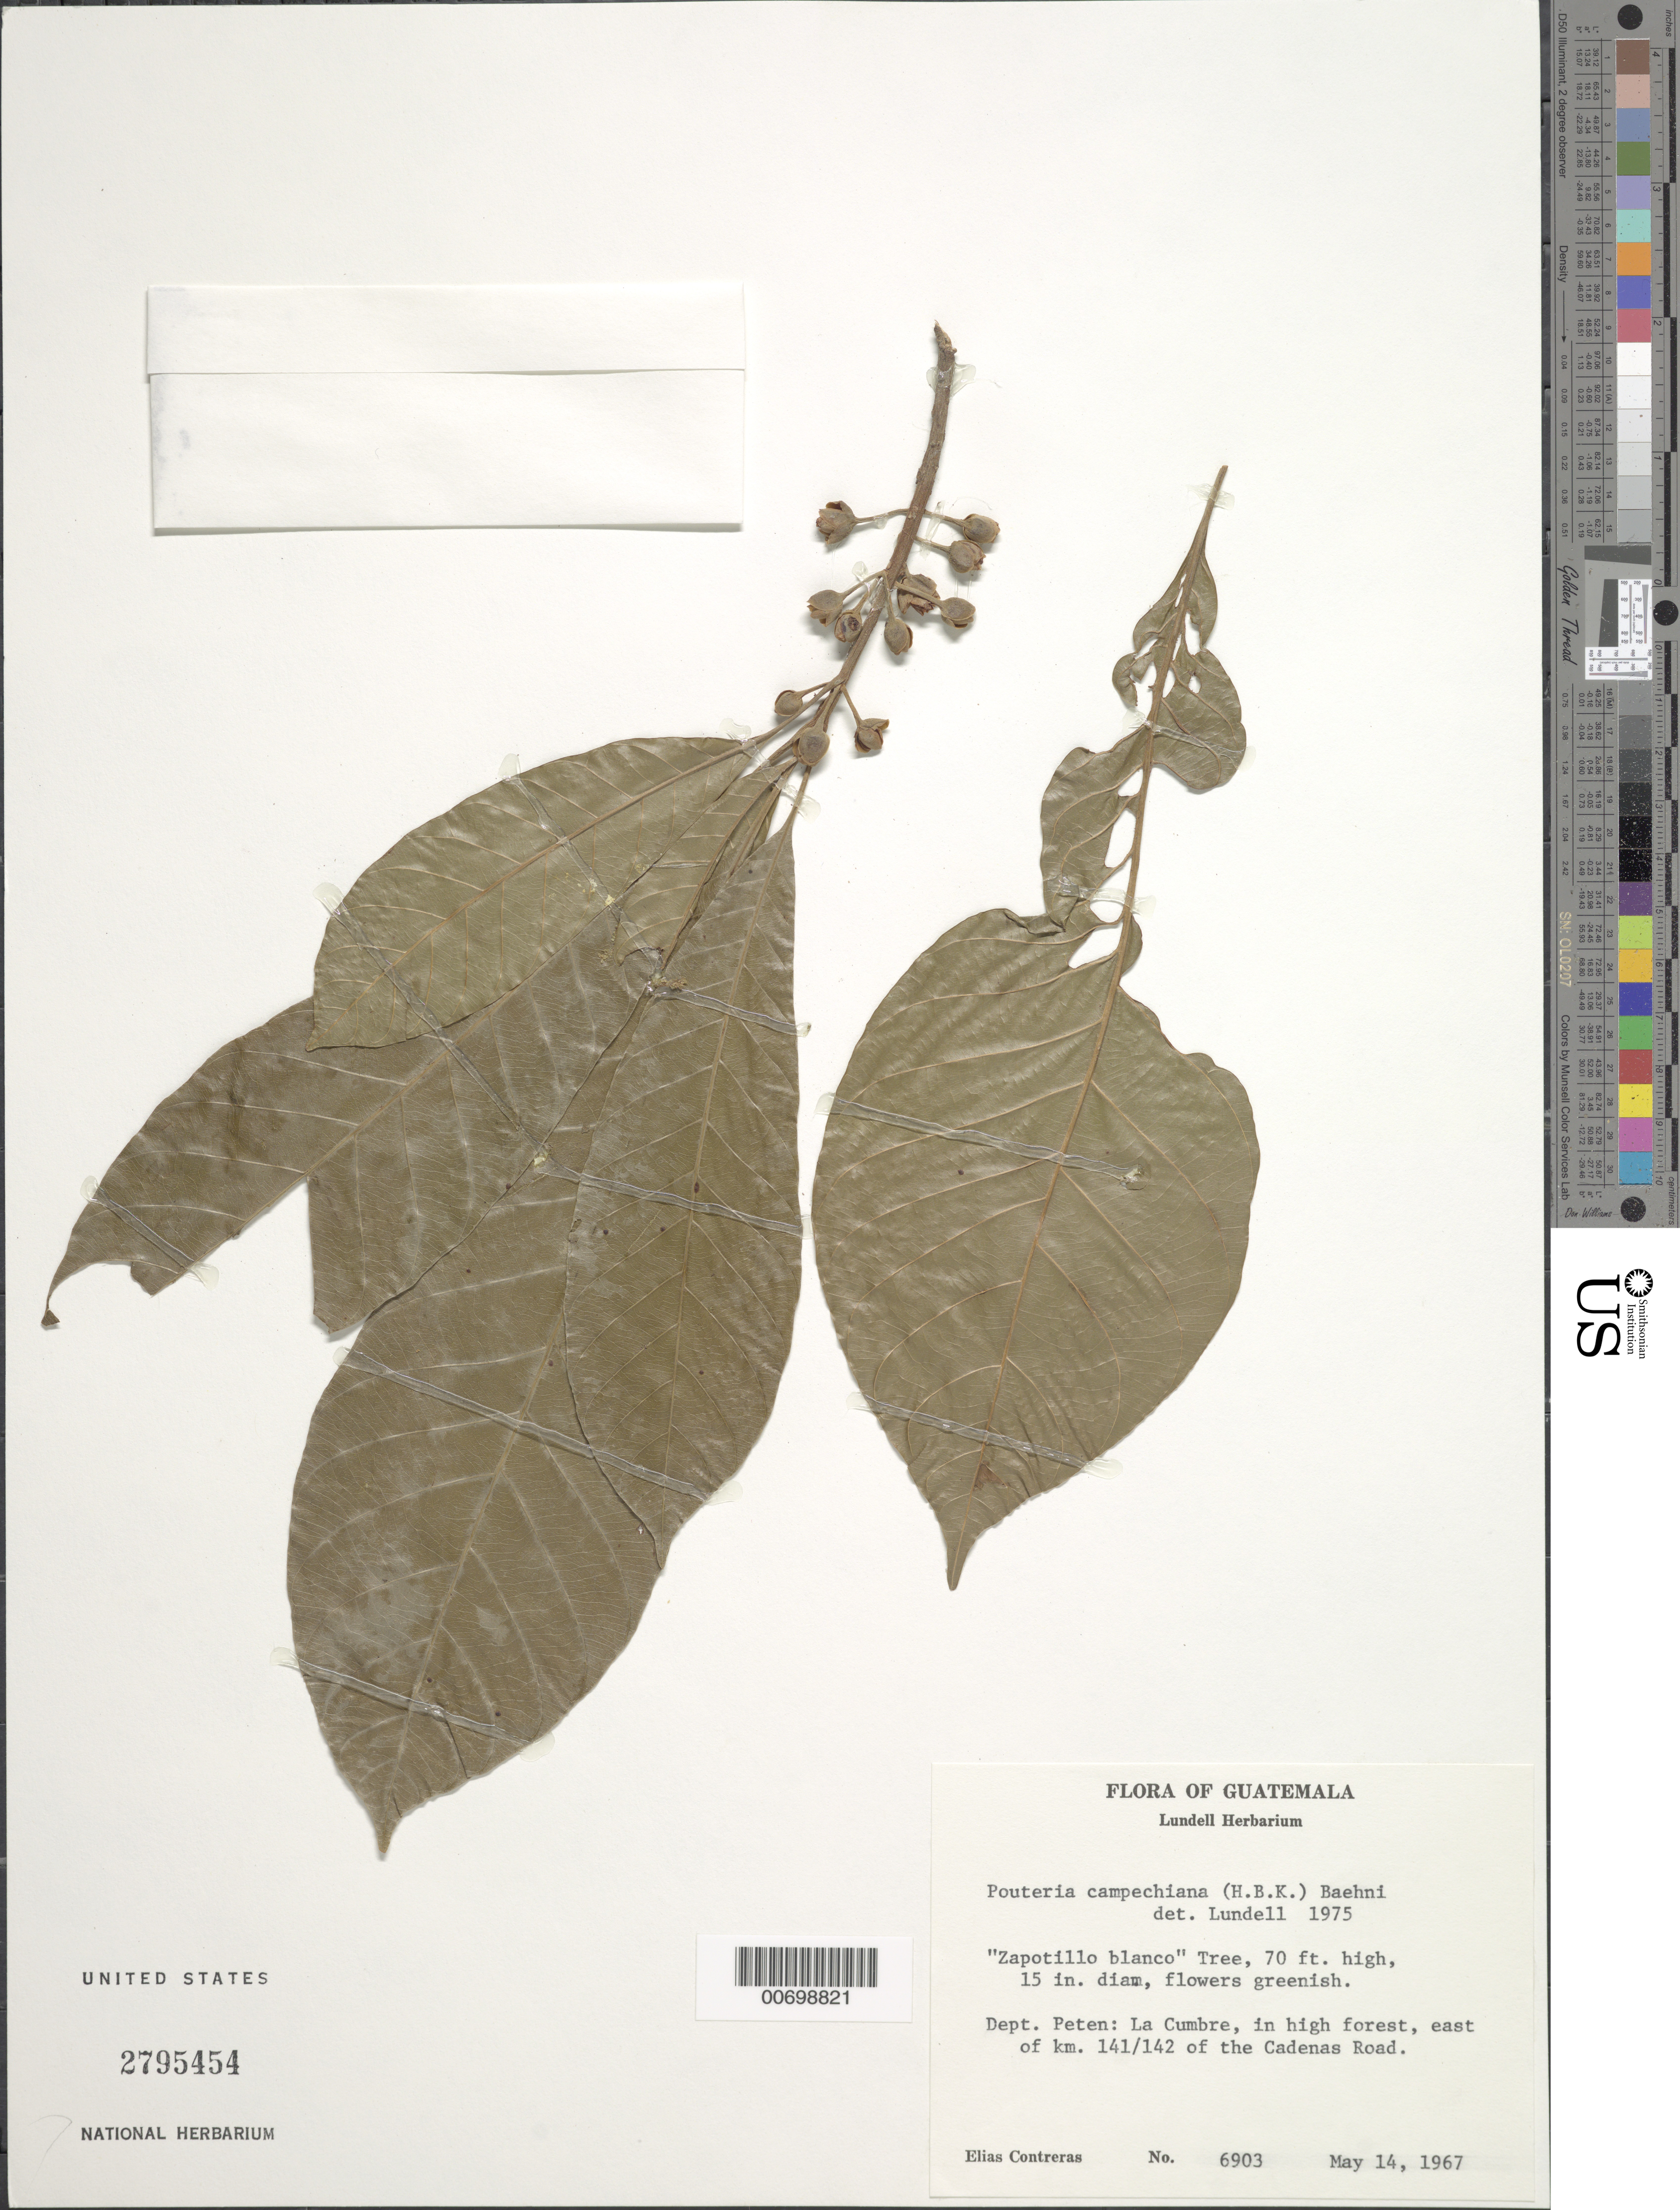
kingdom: Plantae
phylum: Tracheophyta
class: Magnoliopsida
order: Ericales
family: Sapotaceae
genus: Pouteria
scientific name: Pouteria campechiana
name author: (Kunth) Baehni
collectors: E. Contreras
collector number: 6903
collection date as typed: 14 May 1967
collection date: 1967-05-14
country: Guatemala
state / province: El Petén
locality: La Cumbre, E of km 141/142 of the Cadenas Road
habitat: In high forest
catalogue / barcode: US 2795454